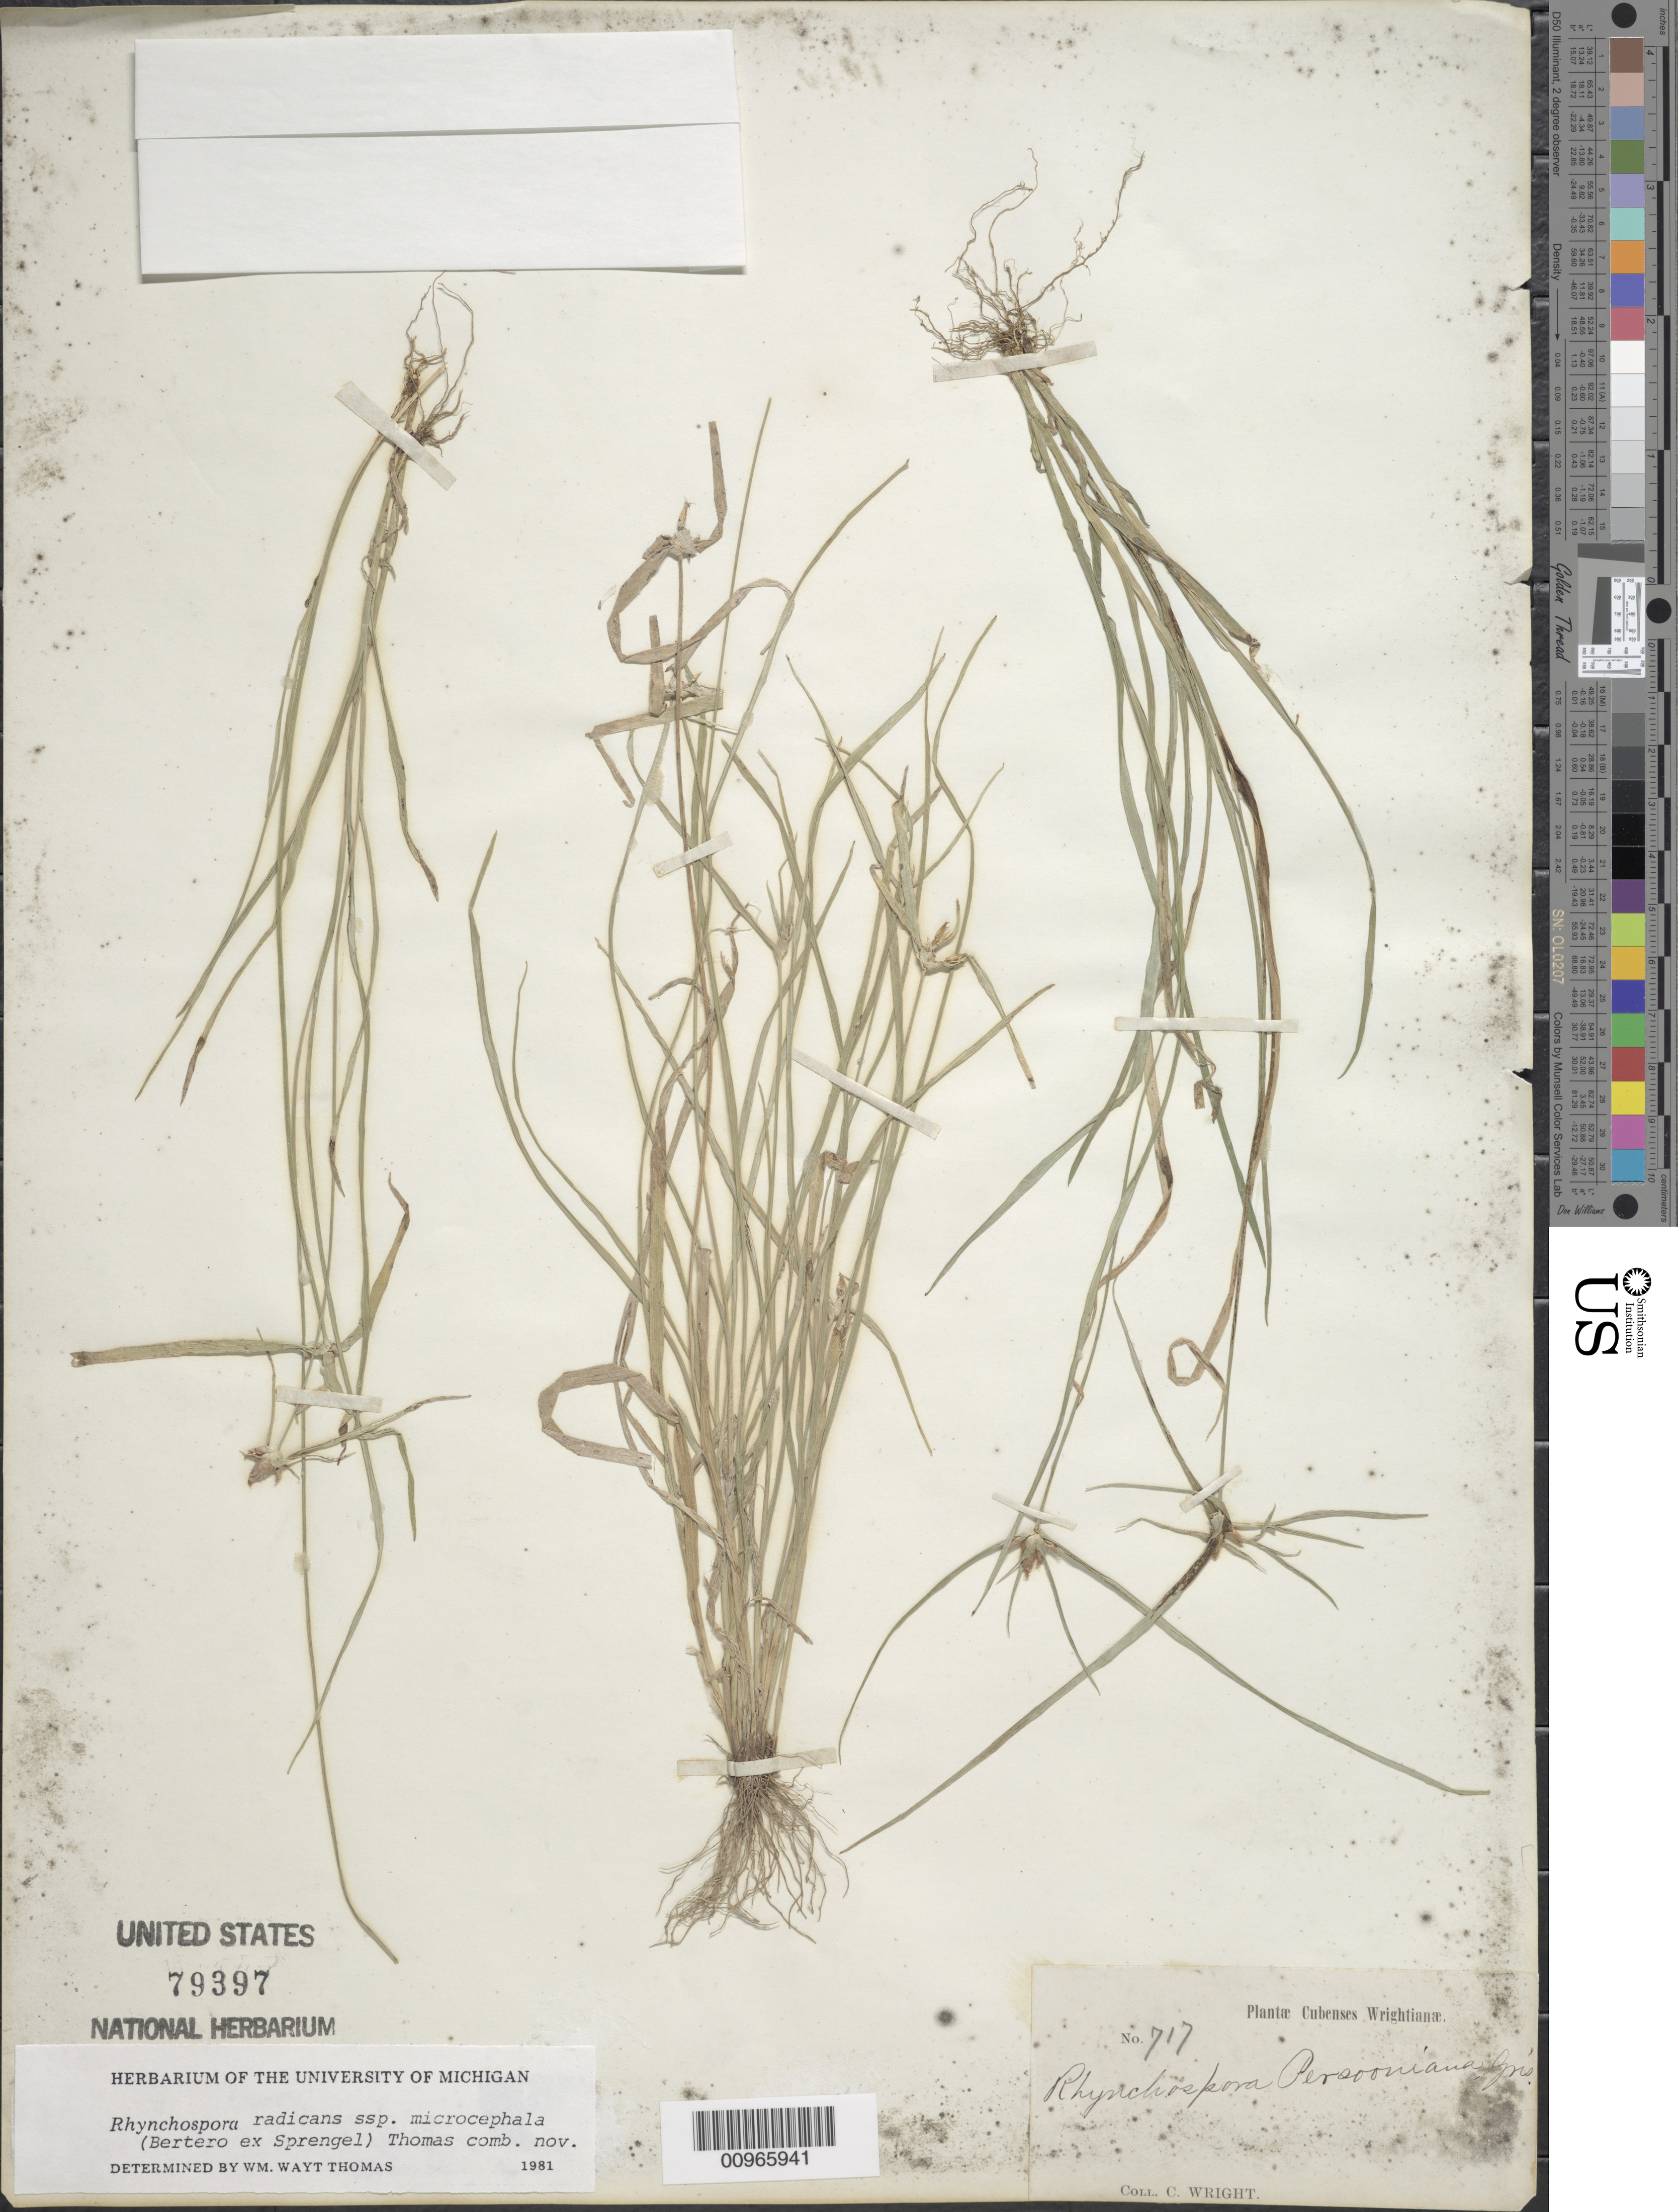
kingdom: Plantae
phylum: Tracheophyta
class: Liliopsida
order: Poales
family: Cyperaceae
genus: Rhynchospora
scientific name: Rhynchospora radicans subsp. microcephala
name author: (Bertero ex Spreng.) W.W. Thomas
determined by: Thomas, W. W.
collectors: C. Wright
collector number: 717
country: Cuba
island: Cuba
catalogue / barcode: US 79397